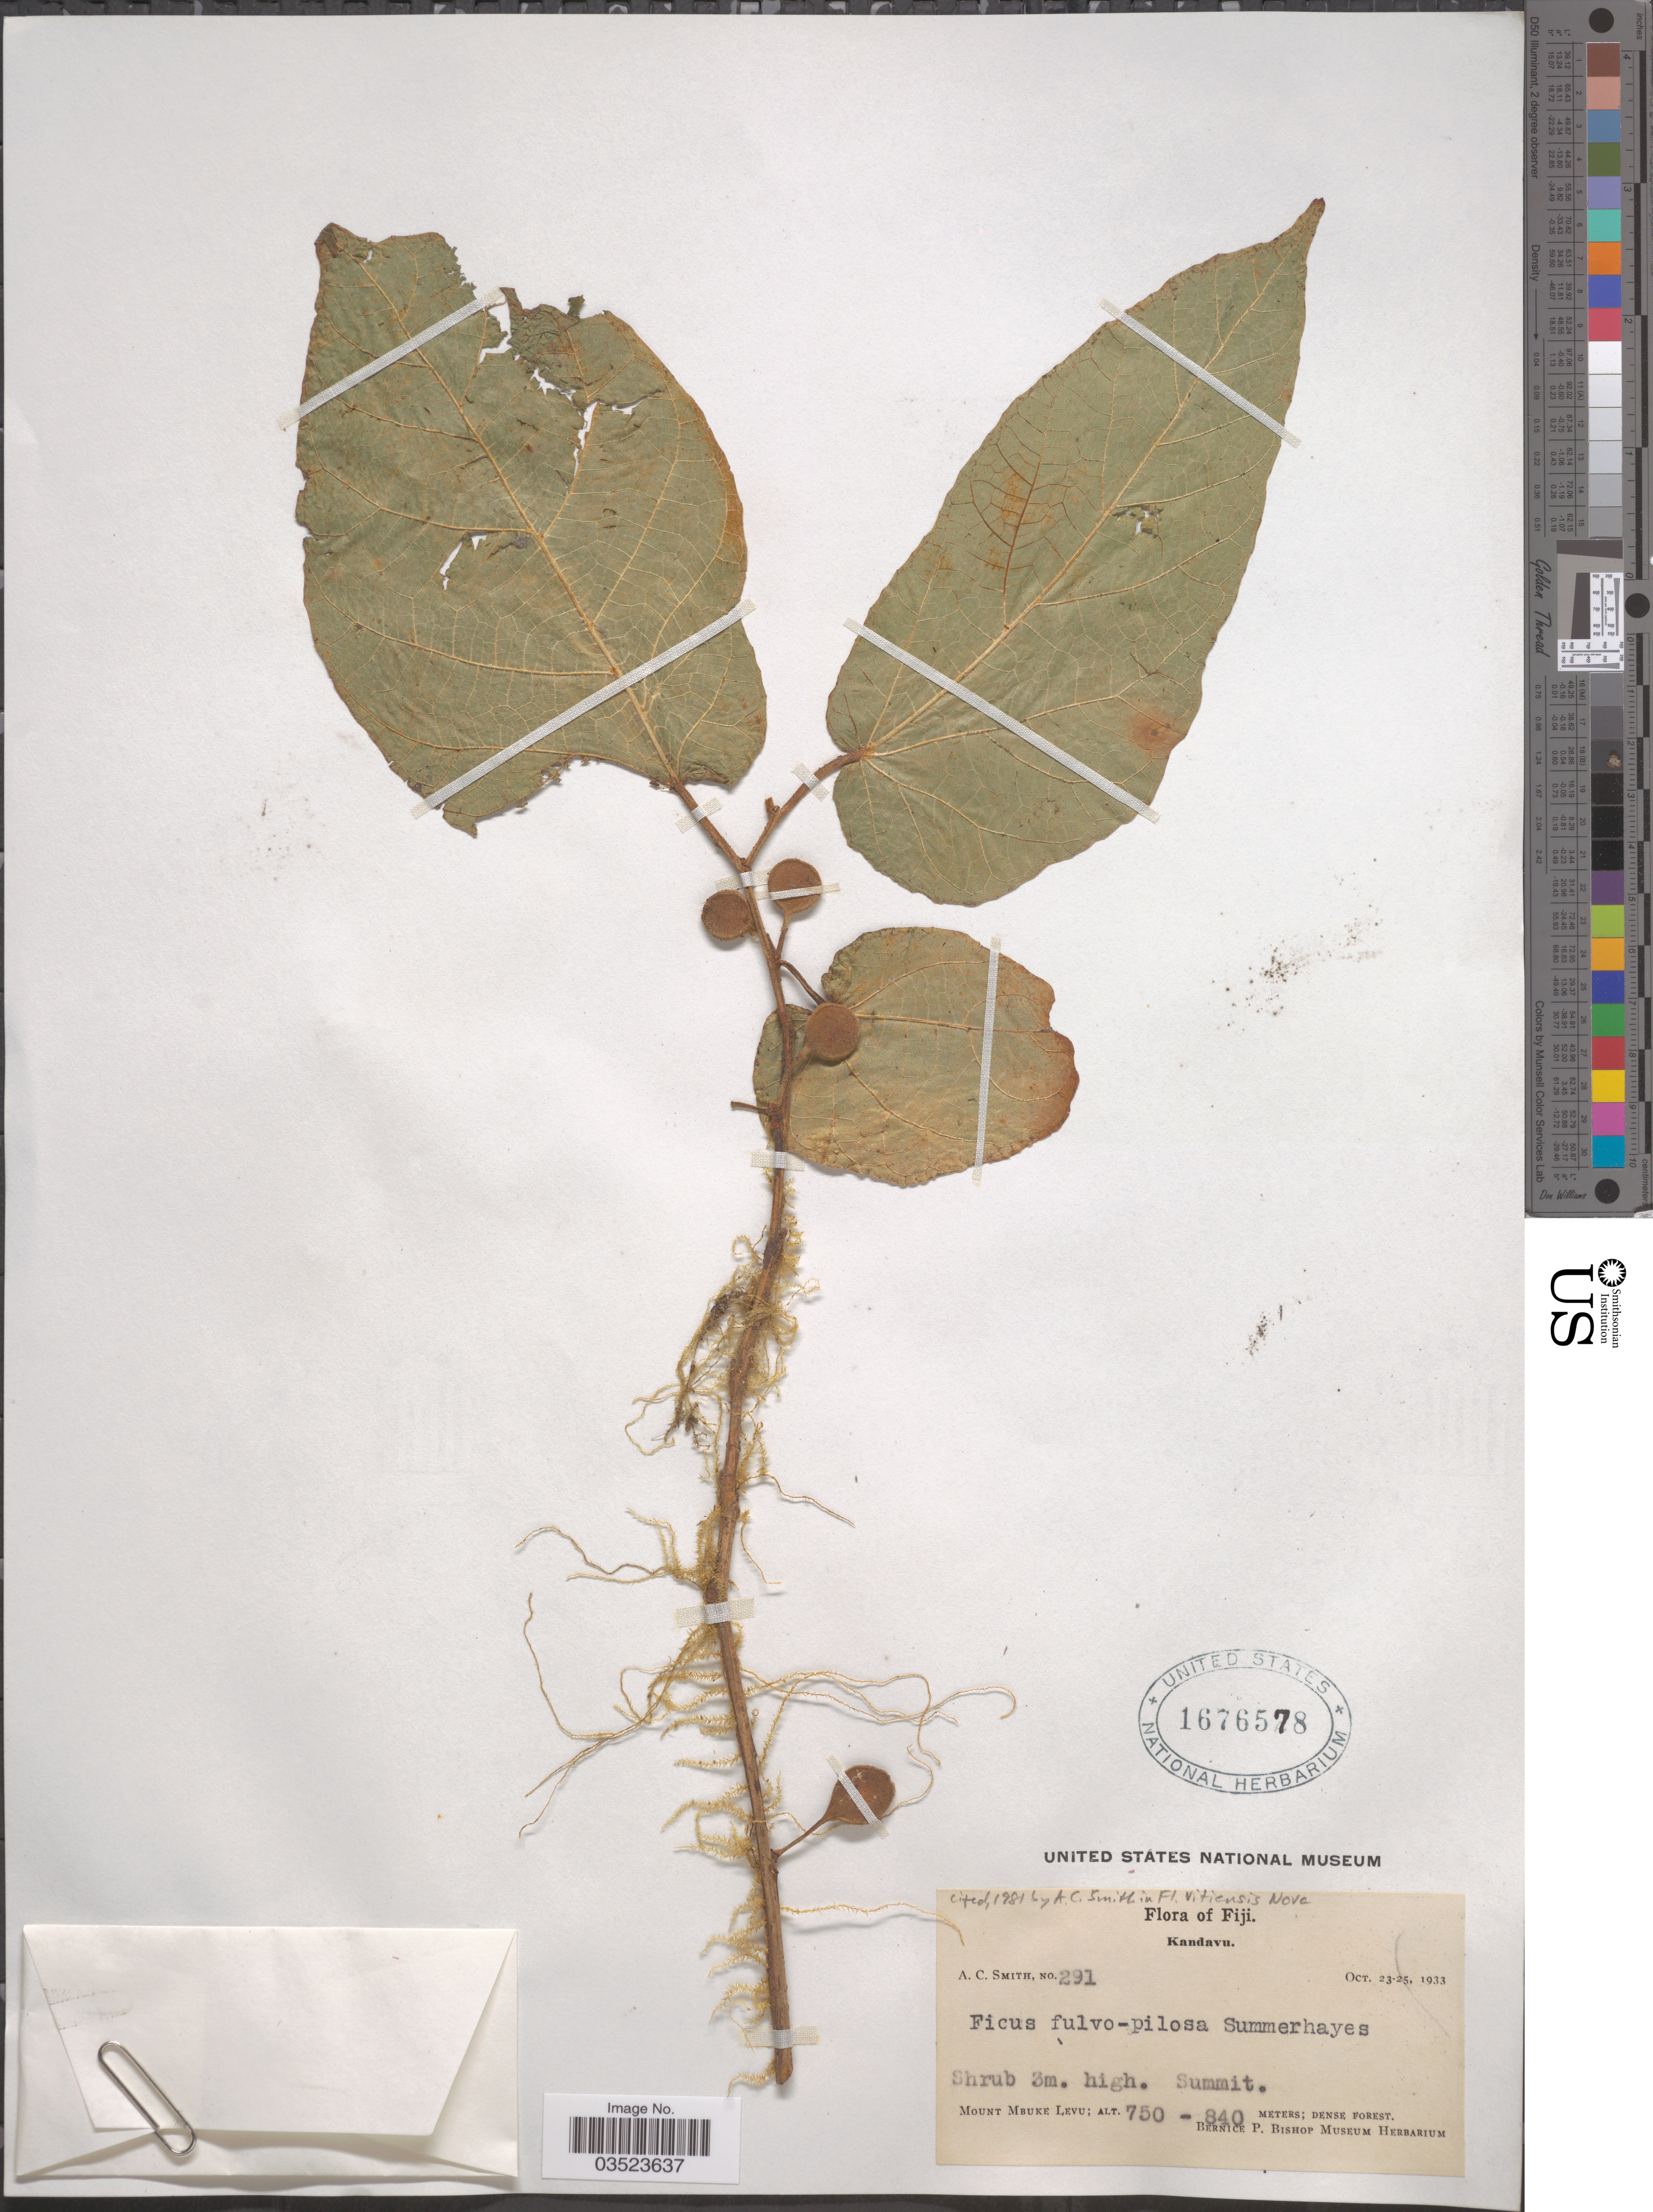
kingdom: Plantae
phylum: Tracheophyta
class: Magnoliopsida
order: Rosales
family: Moraceae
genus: Ficus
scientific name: Ficus fulvo-pilosa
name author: Summerh. in A.C. Sm.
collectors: A. C. Smith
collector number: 291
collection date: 1933-10-23/1933-10-25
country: Fiji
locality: Kandavu. Mount Mbuke Levu.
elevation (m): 750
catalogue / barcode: US 1676578